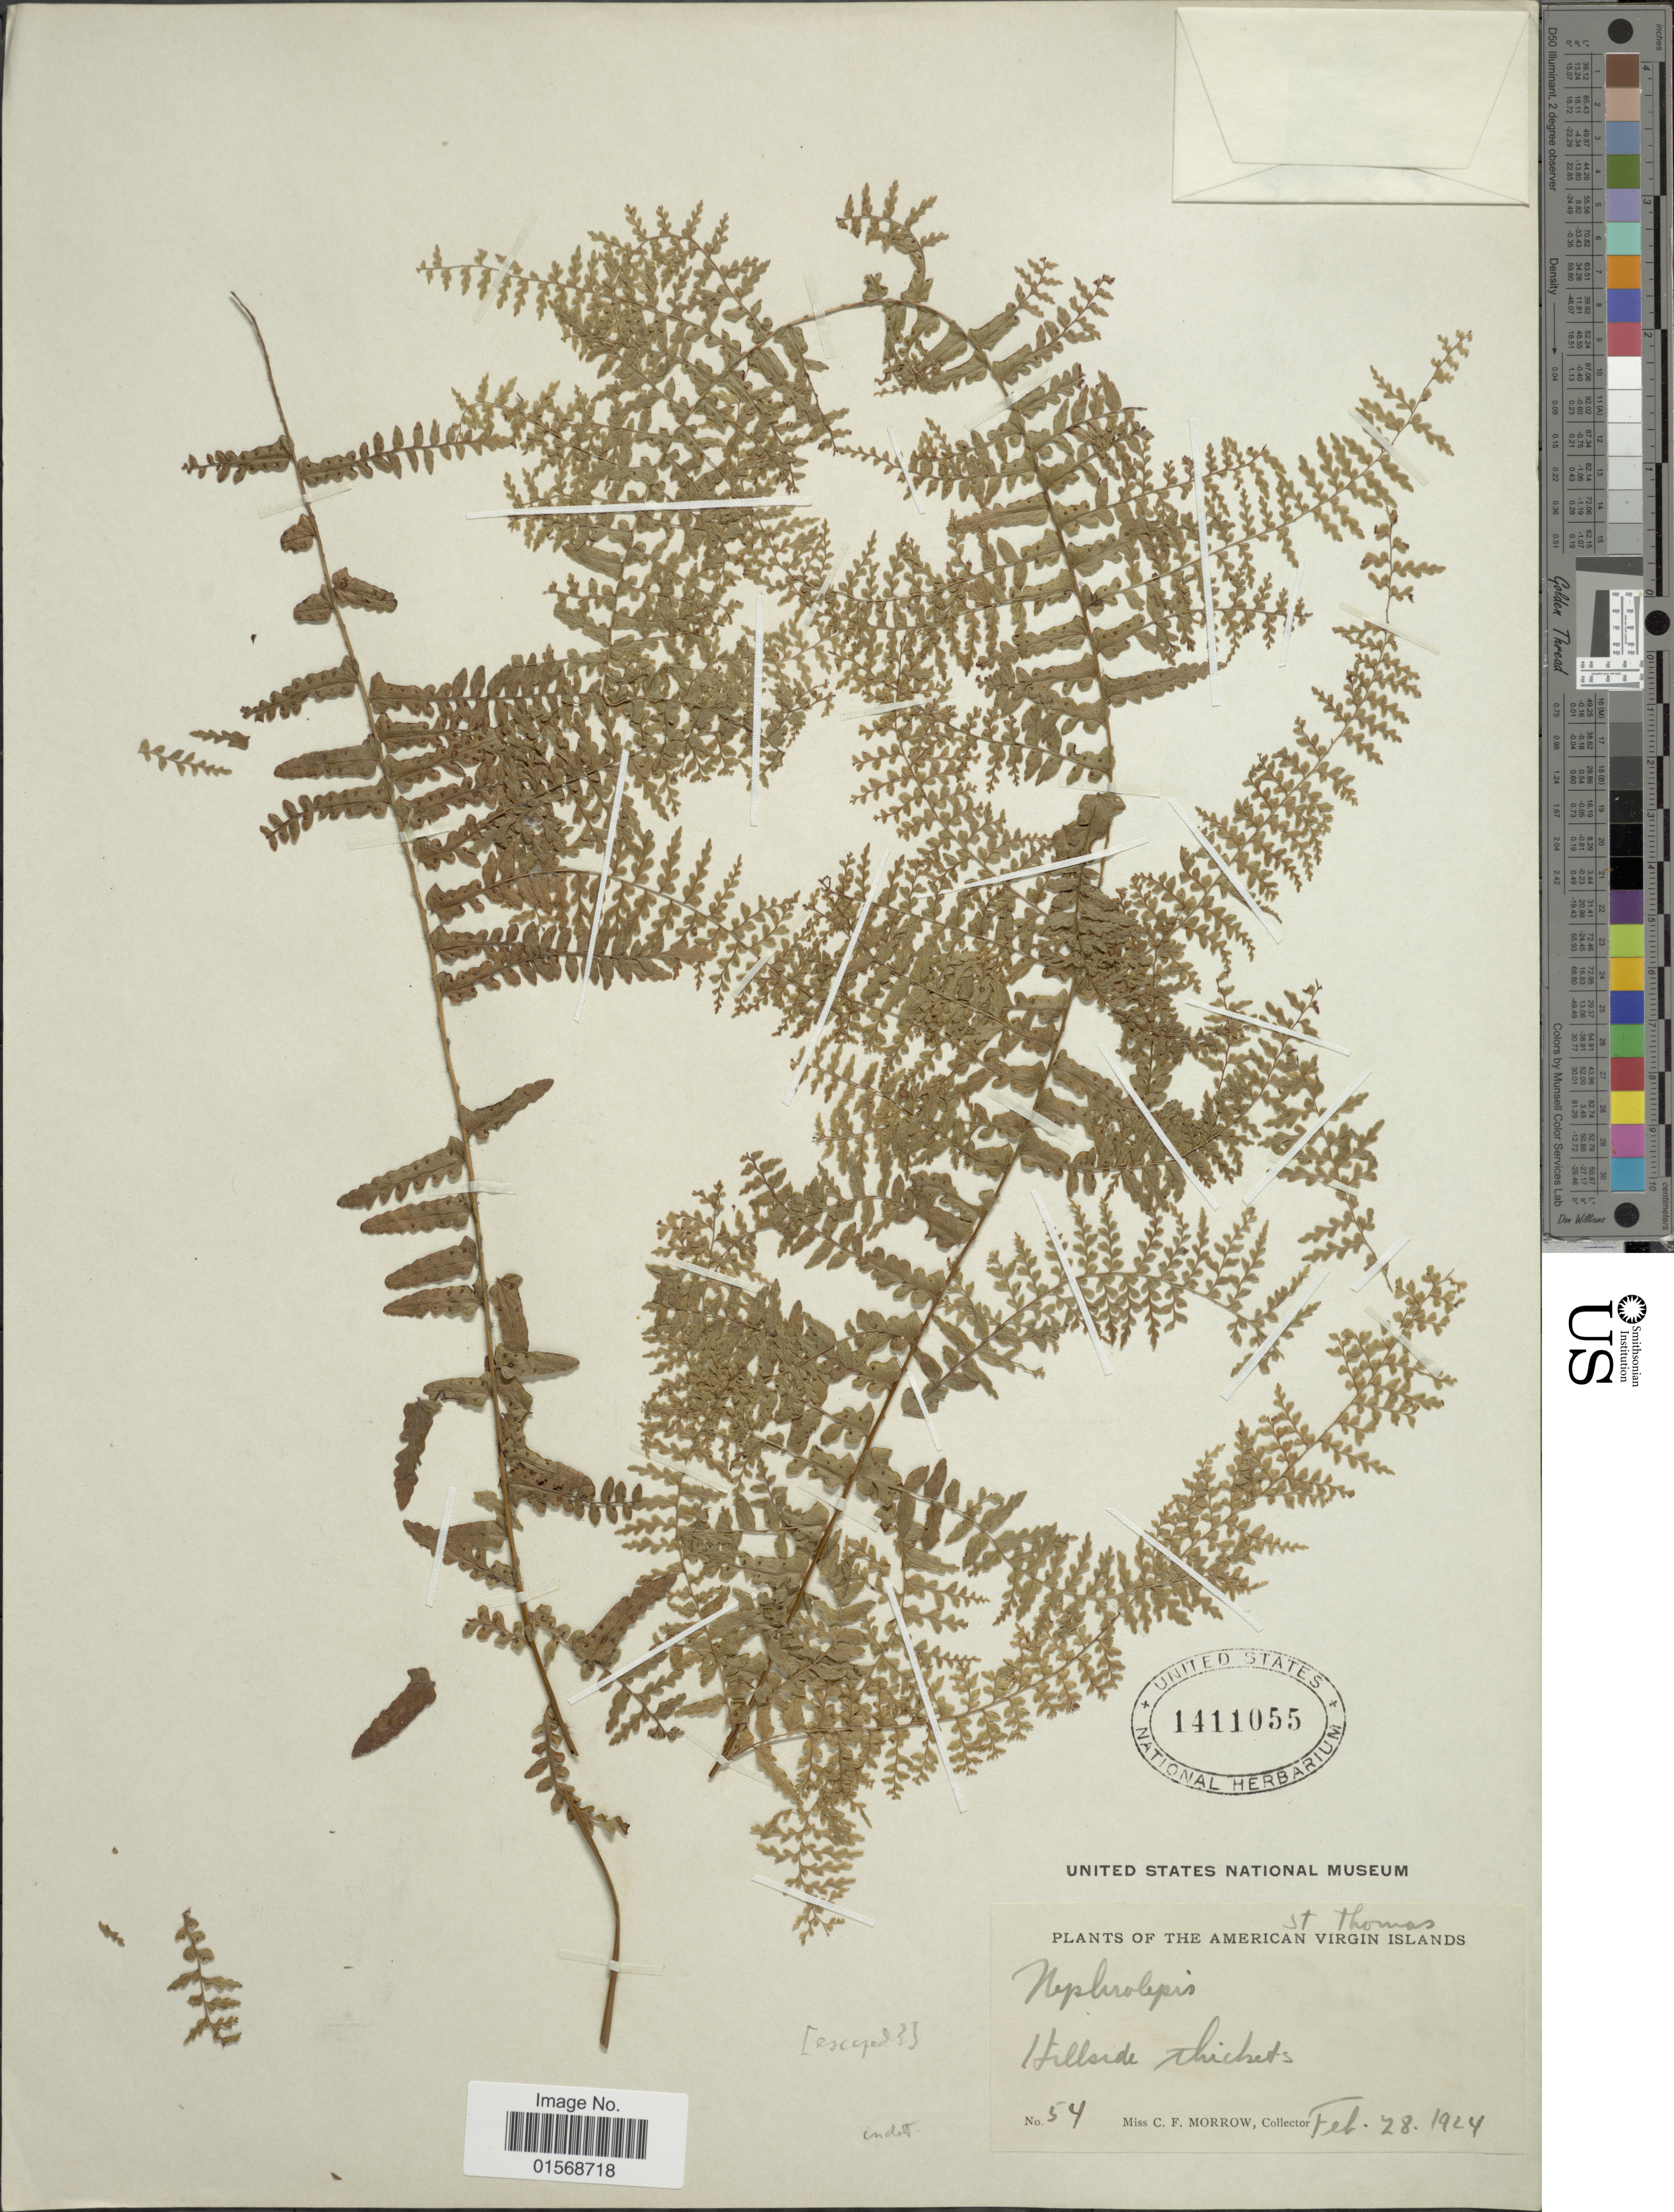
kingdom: Plantae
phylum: Tracheophyta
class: Polypodiopsida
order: Polypodiales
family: Nephrolepidaceae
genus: Nephrolepis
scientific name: Nephrolepis sp.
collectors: C. Morrow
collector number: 54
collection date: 1924-02-28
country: U.S. Virgin Islands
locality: St. Thomas. American Virgin Islands.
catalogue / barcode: US 1411055